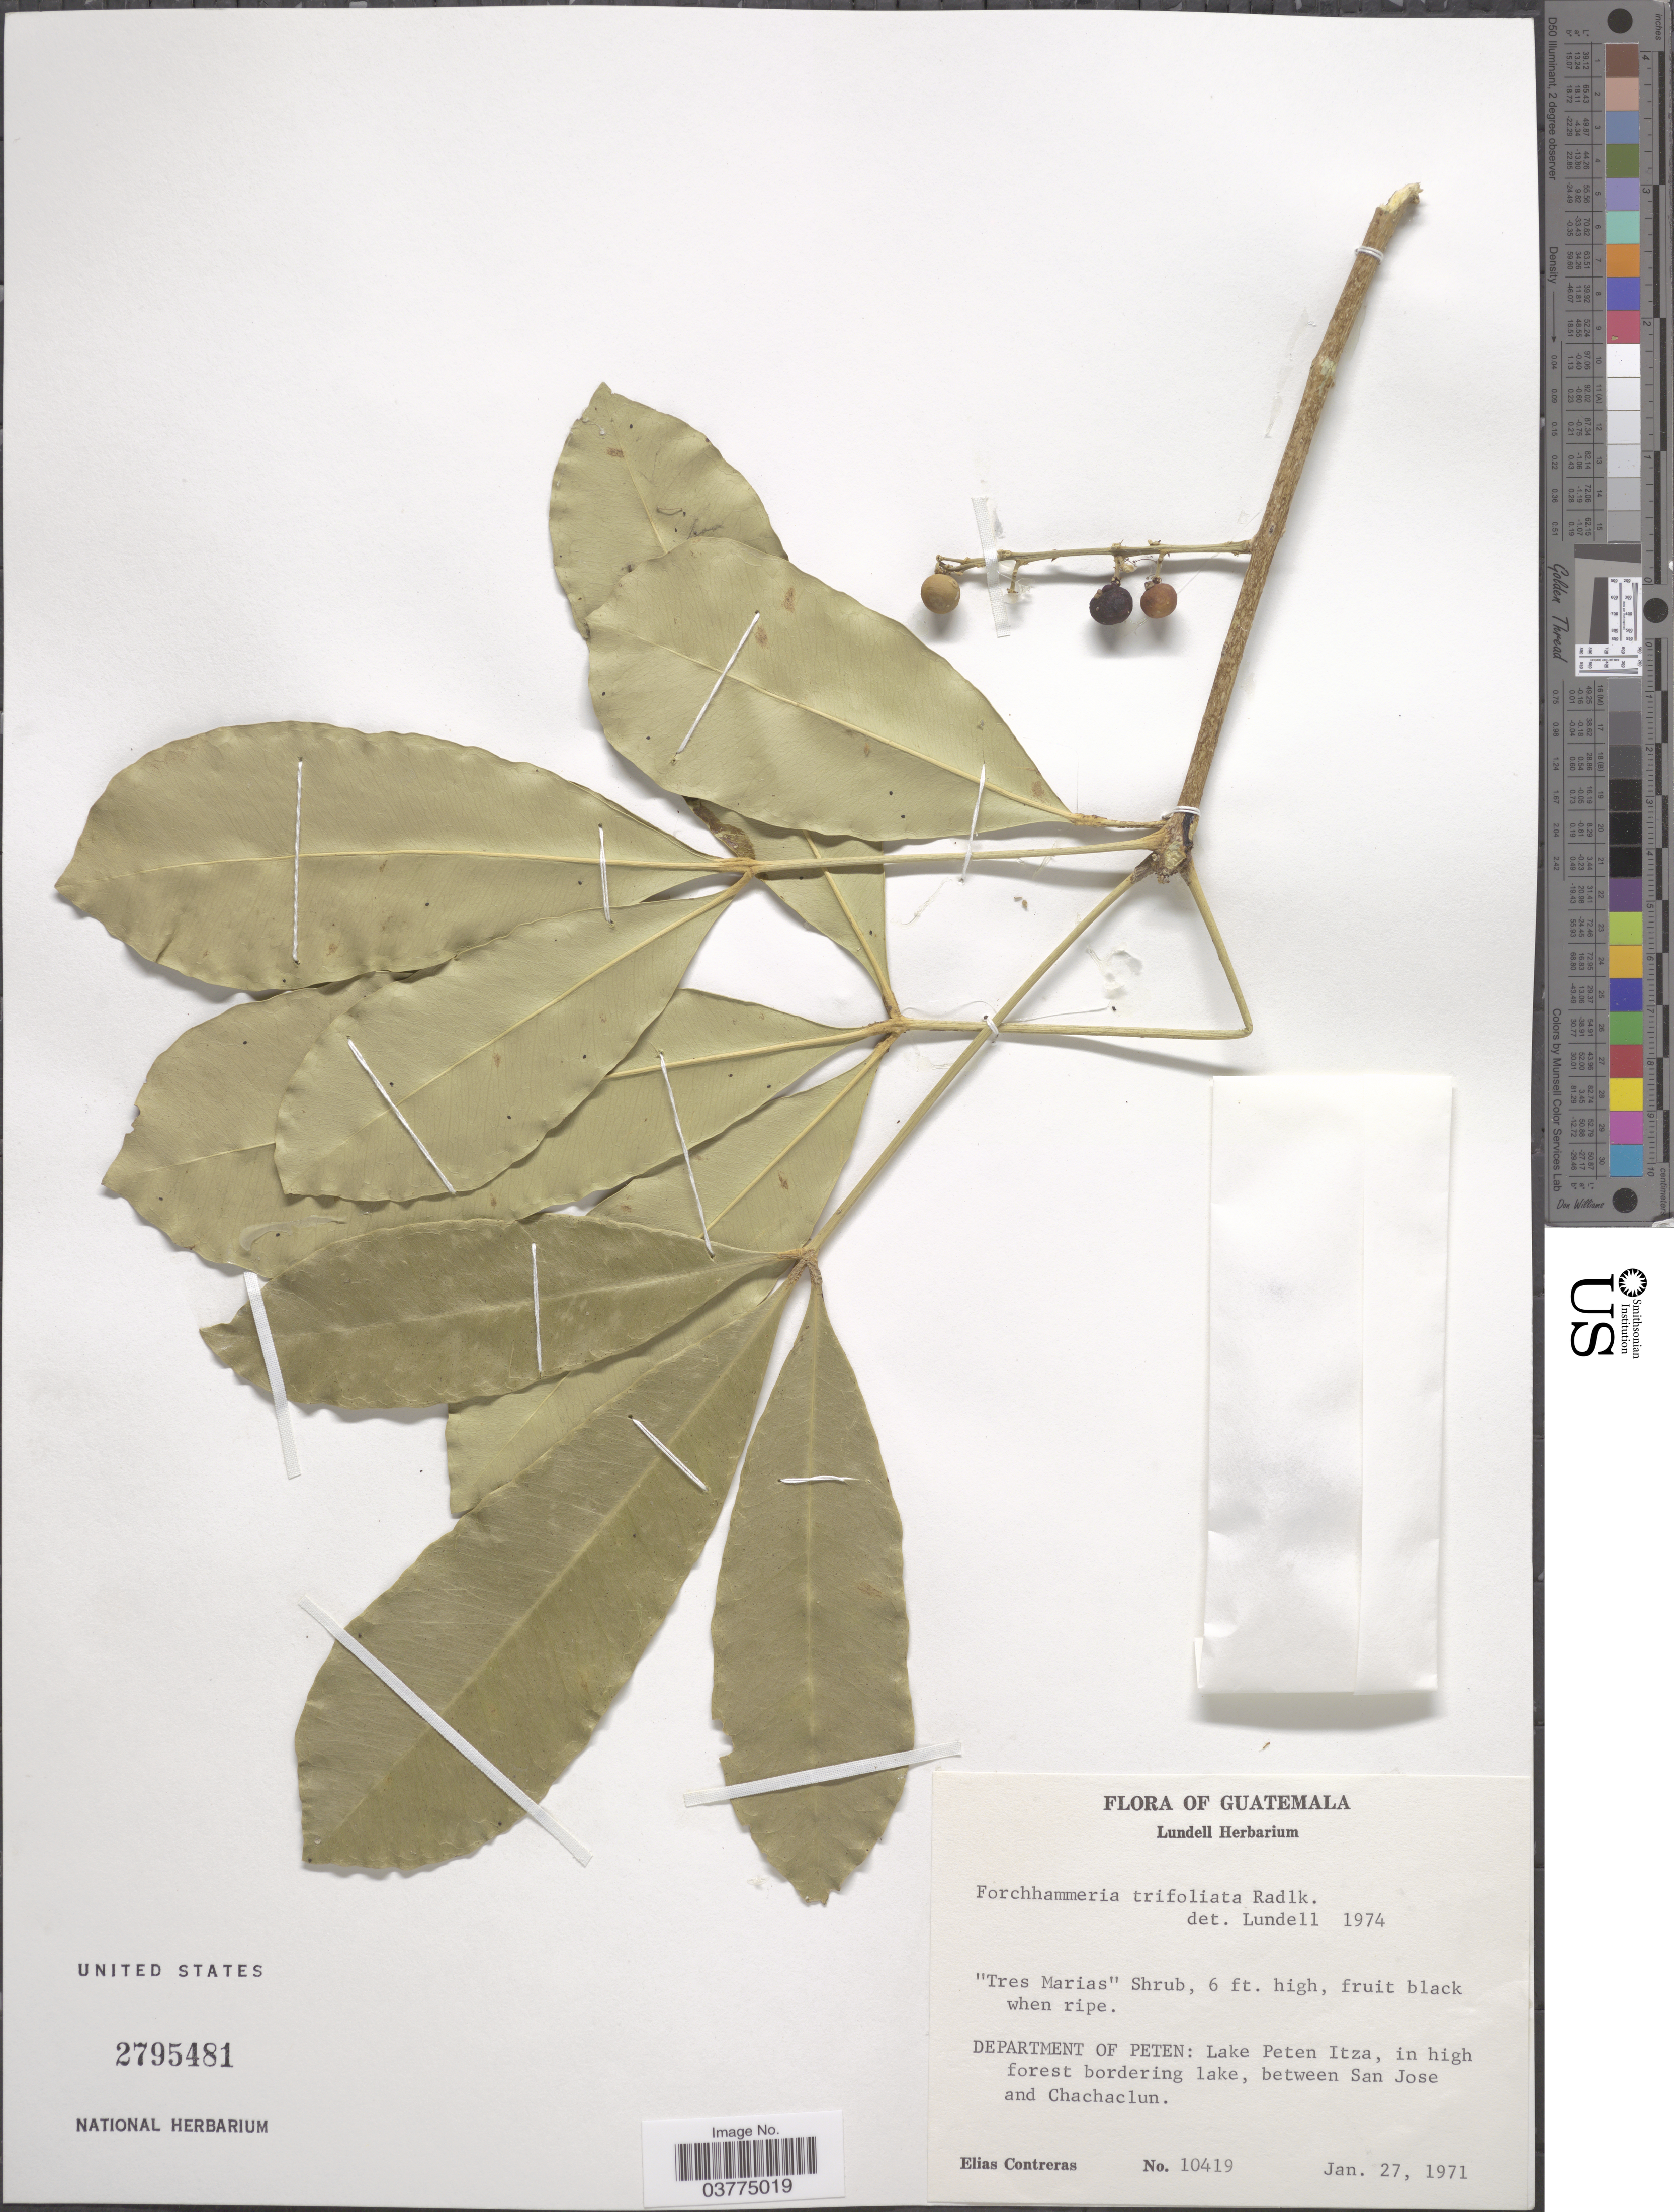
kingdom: Plantae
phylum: Tracheophyta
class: Magnoliopsida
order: Brassicales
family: Stixaceae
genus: Forchhammeria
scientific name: Forchhammeria trifoliata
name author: Radlk.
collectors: E. Contreras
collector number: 10419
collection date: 1971-01-27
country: Guatemala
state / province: El Peten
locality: Department of Peten: Lake Peten Itza, in high forest bordering lake, between San Jose and Chachaclun.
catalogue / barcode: US 2795481